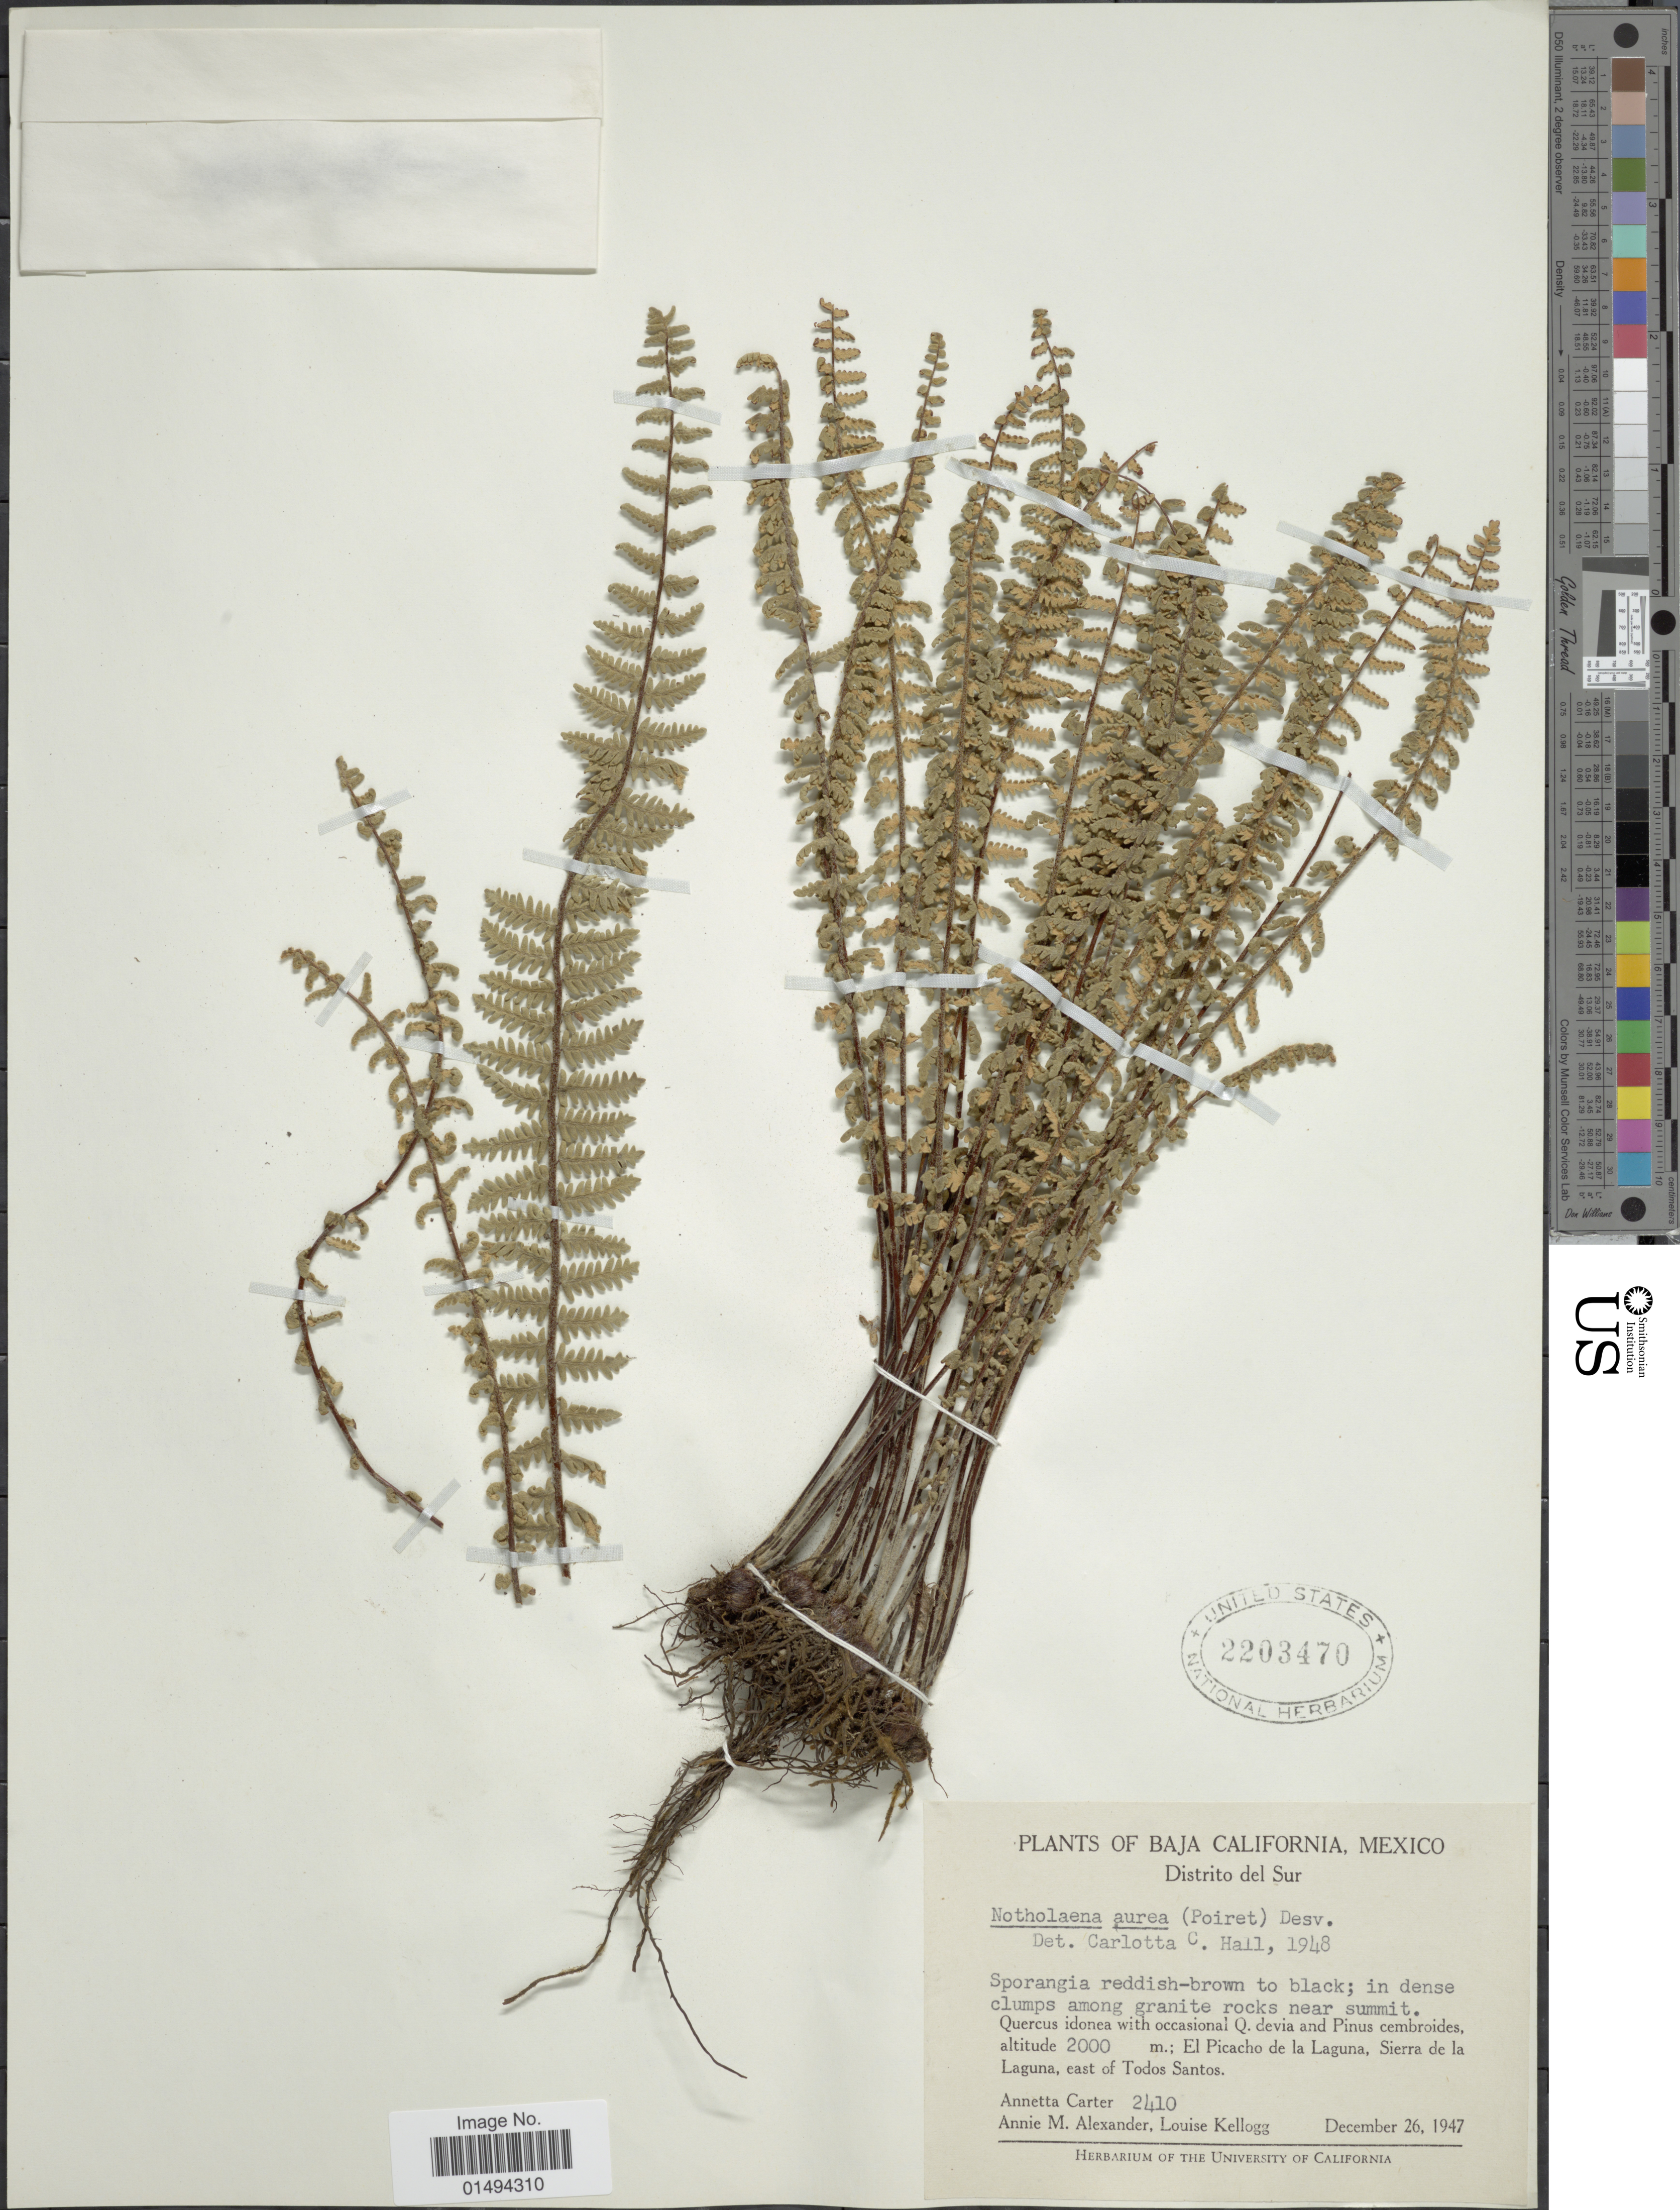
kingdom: Plantae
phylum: Tracheophyta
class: Polypodiopsida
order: Polypodiales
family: Pteridaceae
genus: Myriopteris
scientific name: Myriopteris aurea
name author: (Poir.) Grusz & Windham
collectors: A. Carter, A. M. Alexander & L. Kellogg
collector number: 2410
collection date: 1947-12-26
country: Mexico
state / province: Baja California Sur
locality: Distrito del Sur, El Picacho de la Laguna, Sierra de la Laguna, east of Todos Santos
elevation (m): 2000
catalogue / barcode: US 2203470